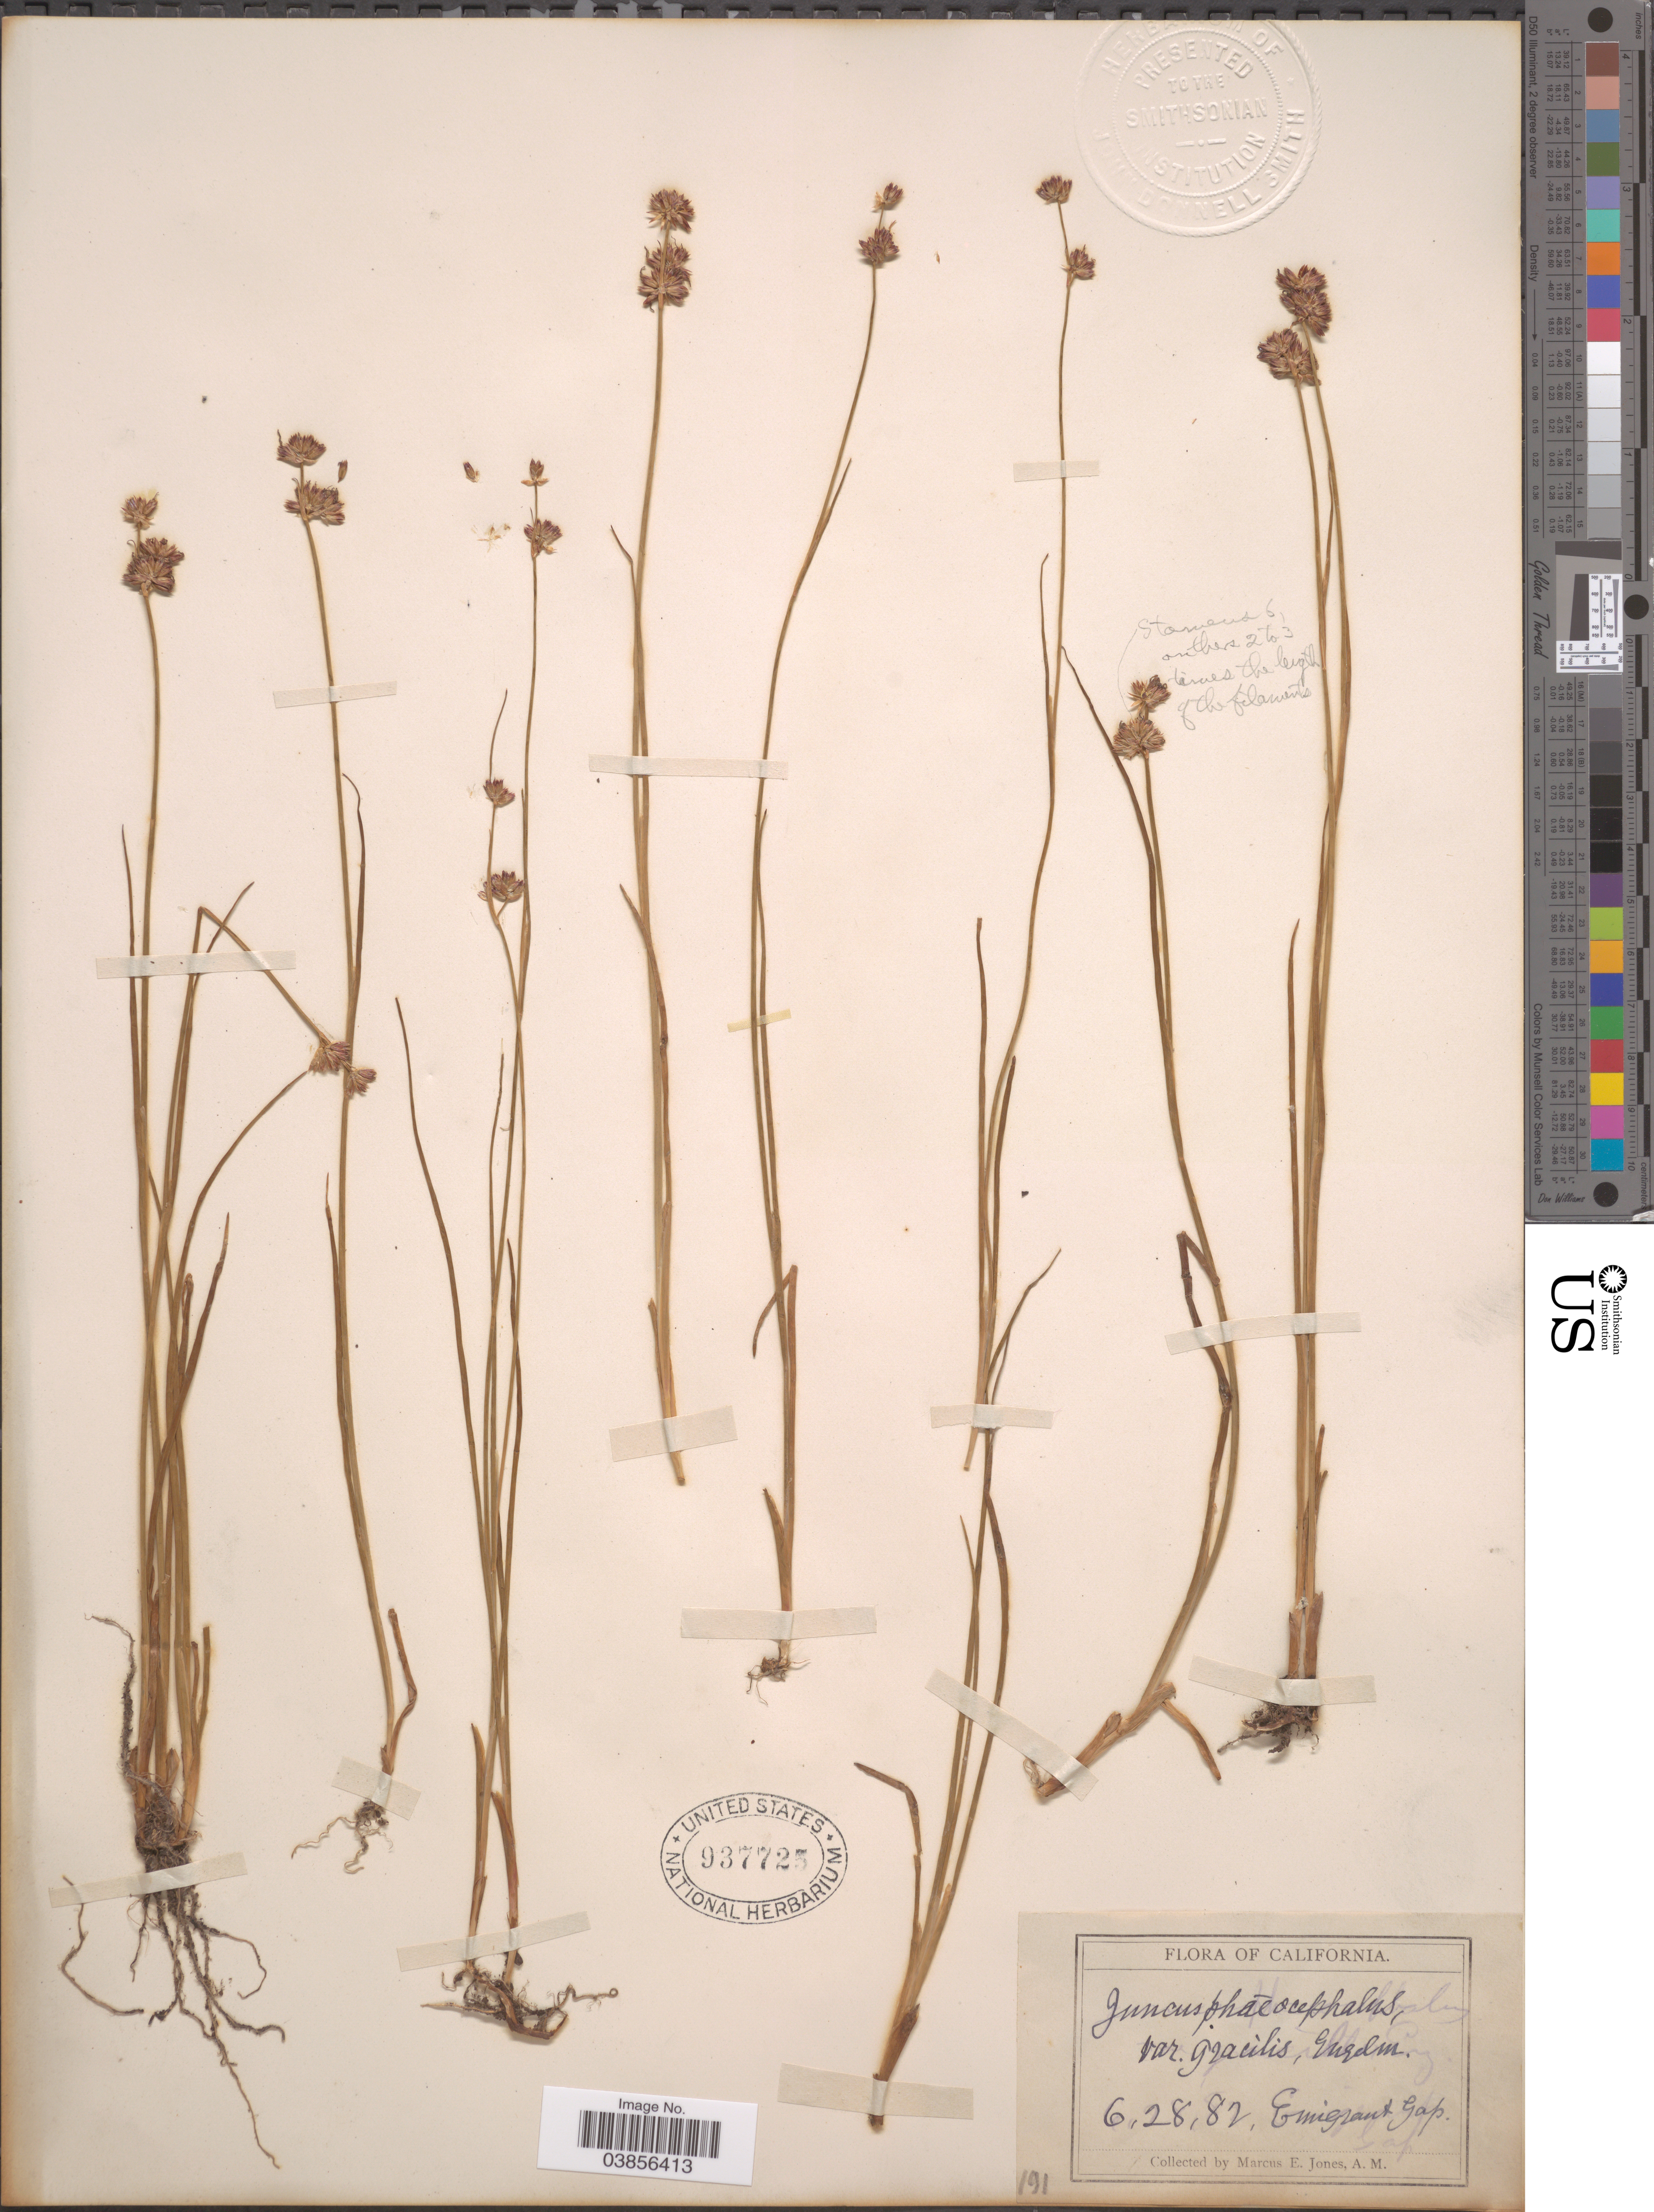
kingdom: Plantae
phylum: Tracheophyta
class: Liliopsida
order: Poales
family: Juncaceae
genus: Juncus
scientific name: Juncus phaeocephalus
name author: Engelm.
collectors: M. E. Jones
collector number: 191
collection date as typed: Transcribed d/m/y: 28/6/82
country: United States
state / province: California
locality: Emigrant Gap.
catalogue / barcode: US 937725